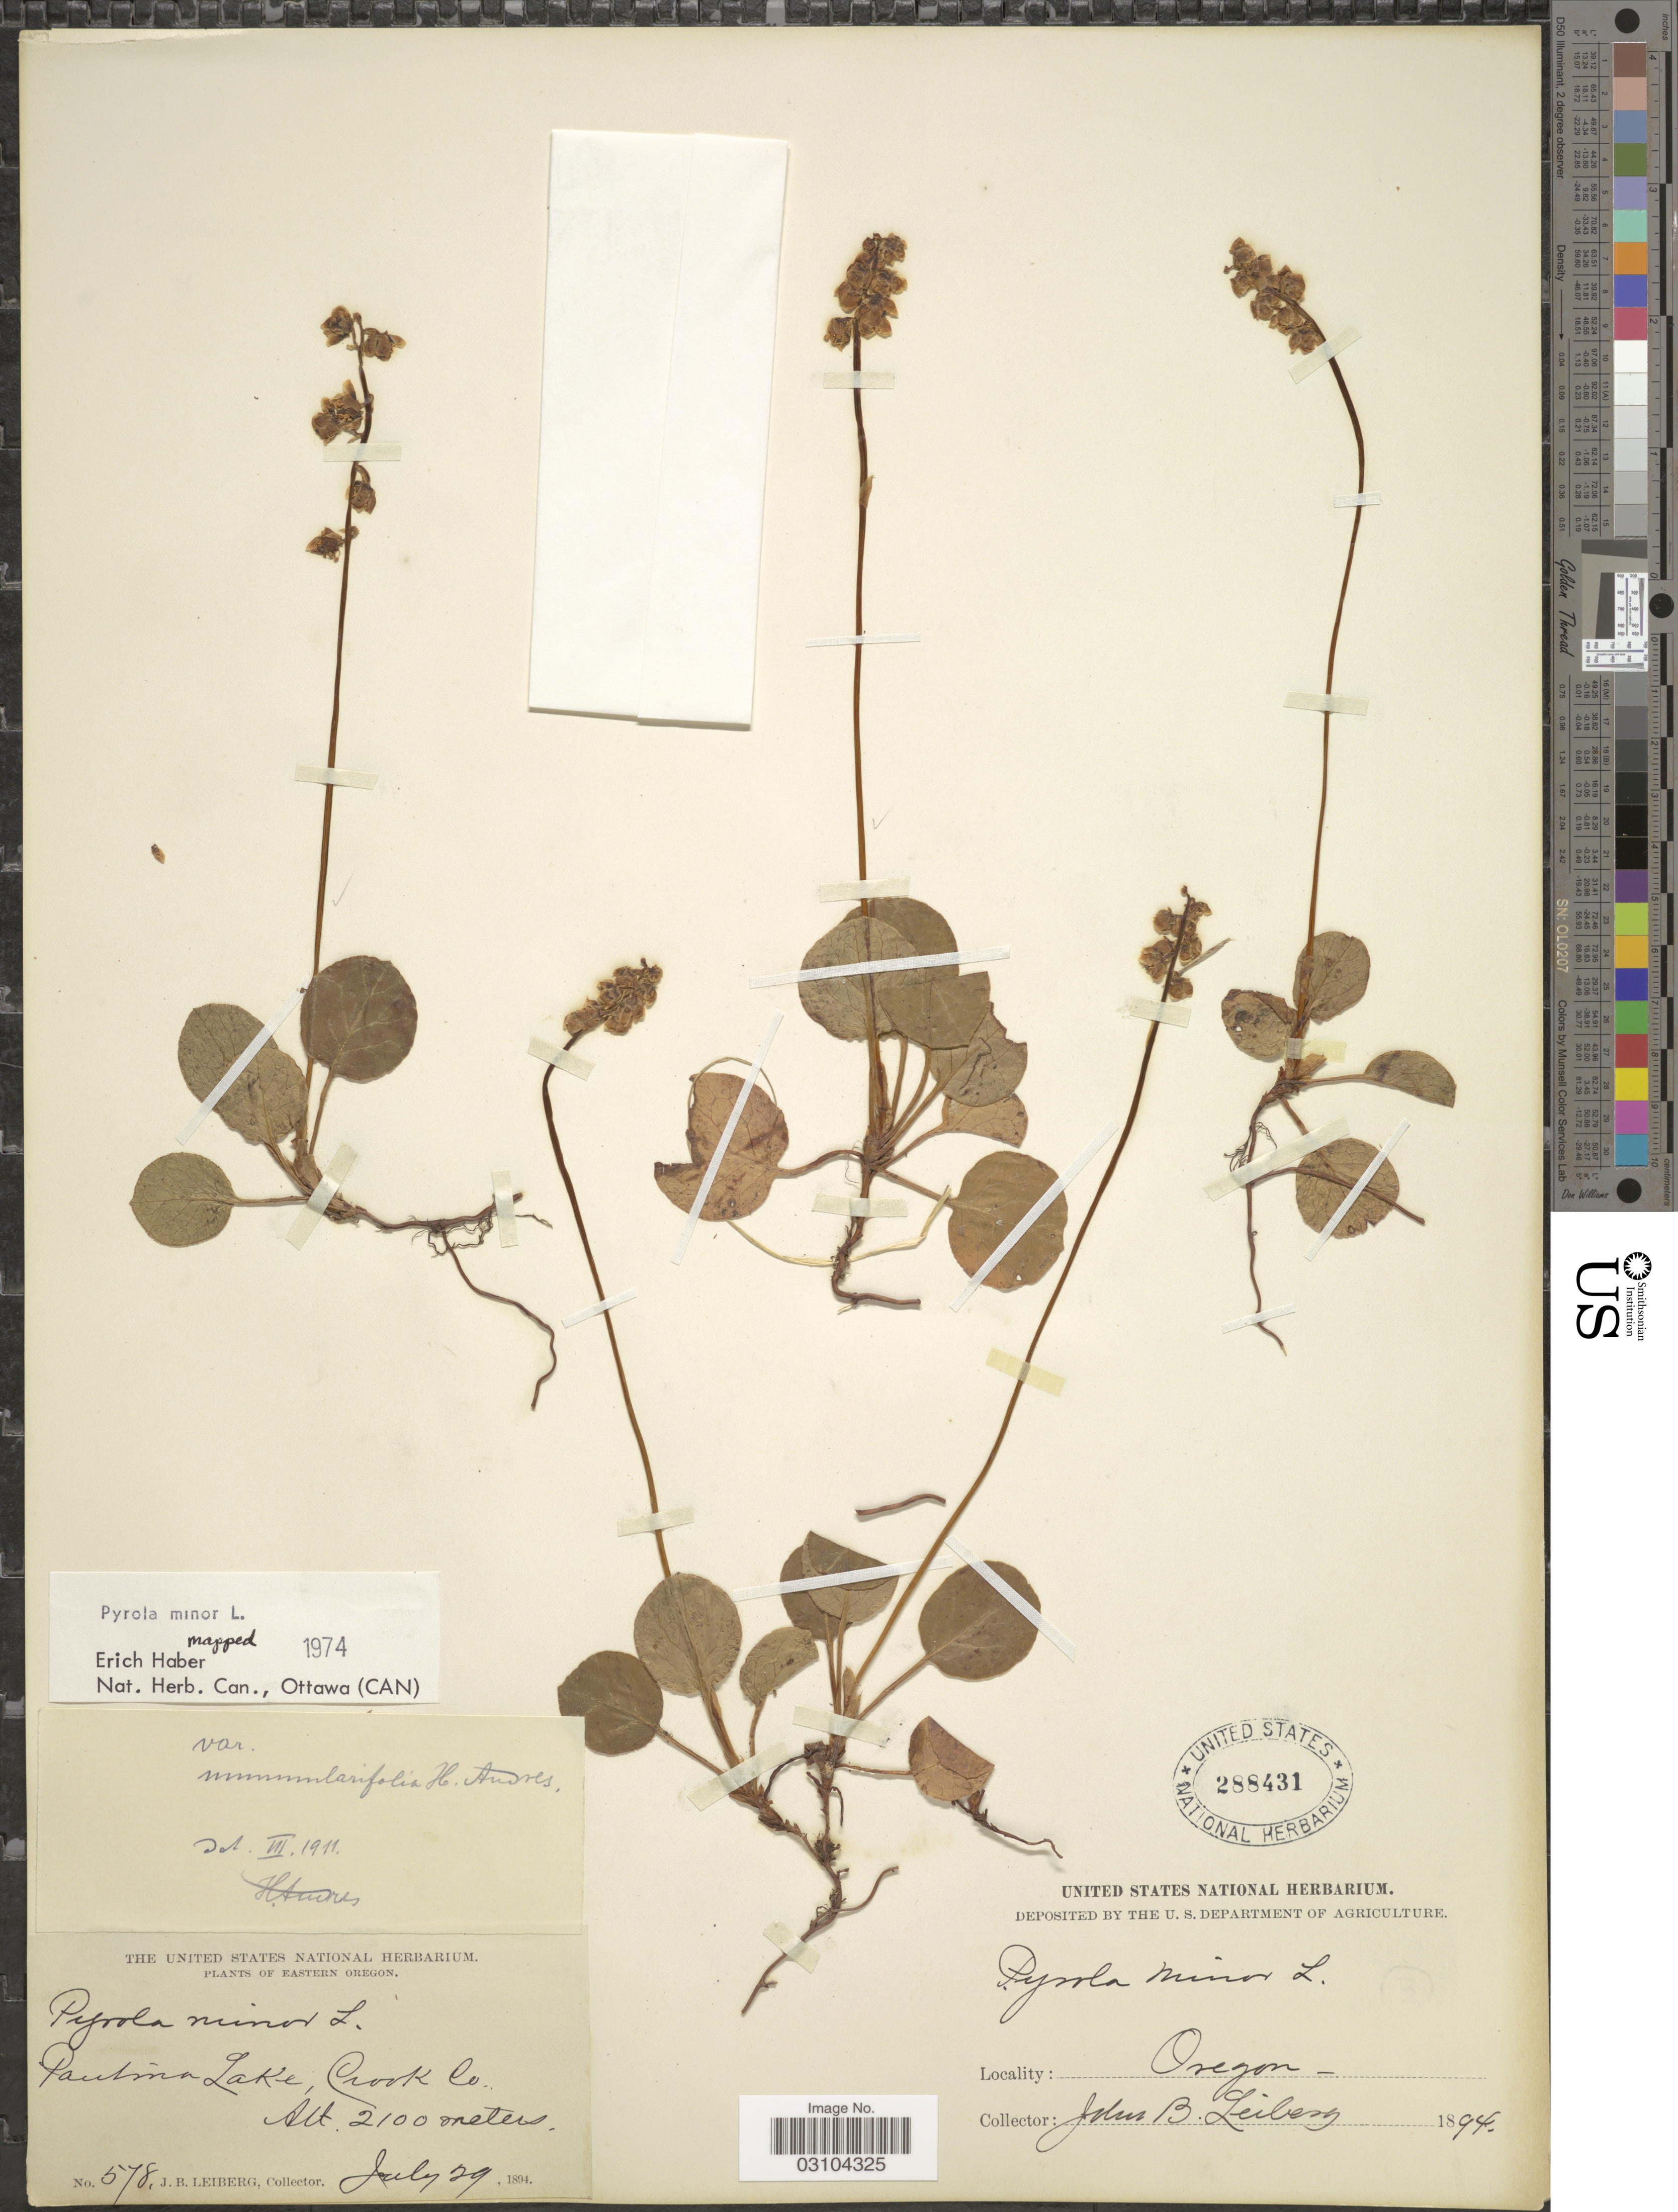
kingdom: Plantae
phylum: Tracheophyta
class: Magnoliopsida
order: Ericales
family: Ericaceae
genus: Pyrola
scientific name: Pyrola minor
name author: L.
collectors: J. B. Leiberg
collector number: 578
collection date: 1894-07-29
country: United States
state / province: Oregon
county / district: Deschutes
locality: Eastern Oregon. Paulina Lake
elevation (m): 2100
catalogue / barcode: US 288431